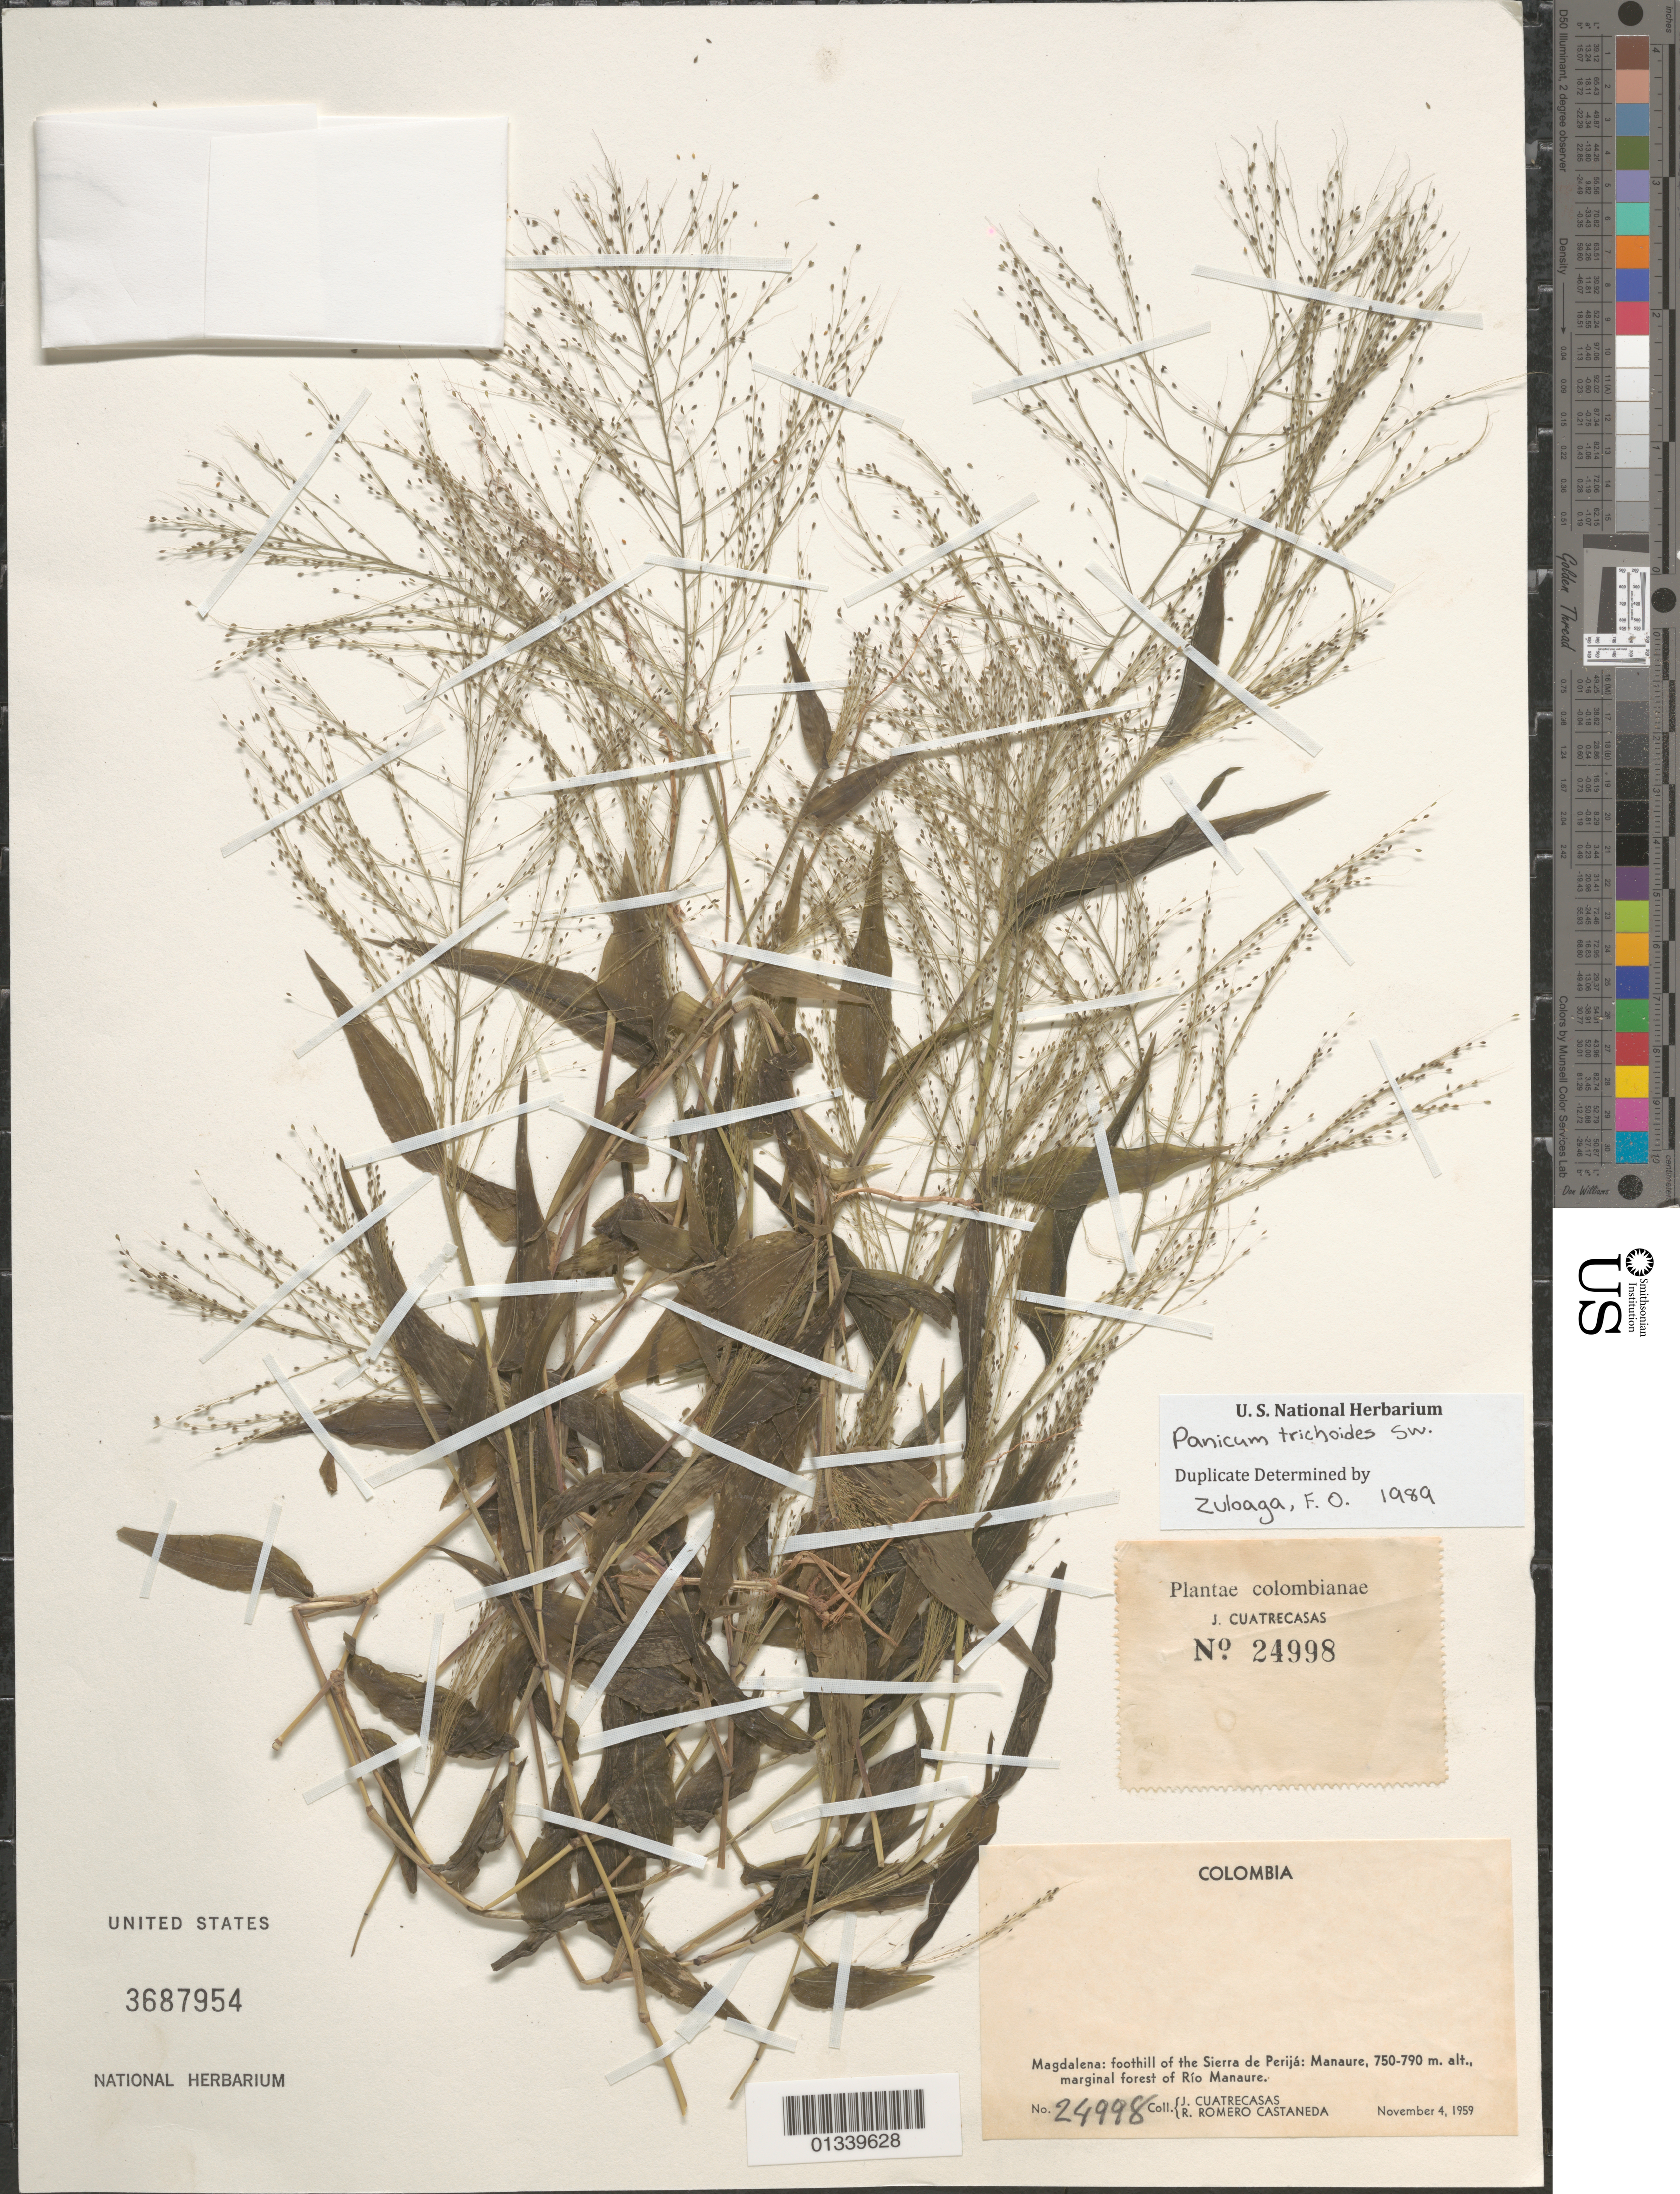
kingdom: Plantae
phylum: Tracheophyta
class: Liliopsida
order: Poales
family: Poaceae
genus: Panicum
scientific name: Panicum trichoides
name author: Sw.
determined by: Zuloaga, F. O.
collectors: J. Cuatrecasas & R. Romero Castañeda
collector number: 24998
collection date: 1959-11-04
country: Colombia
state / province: Magdalena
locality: Foothill of the Sierra de Perija: Manaure, Marginal forest of Rio Manaure.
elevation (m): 750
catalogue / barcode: US 3687954